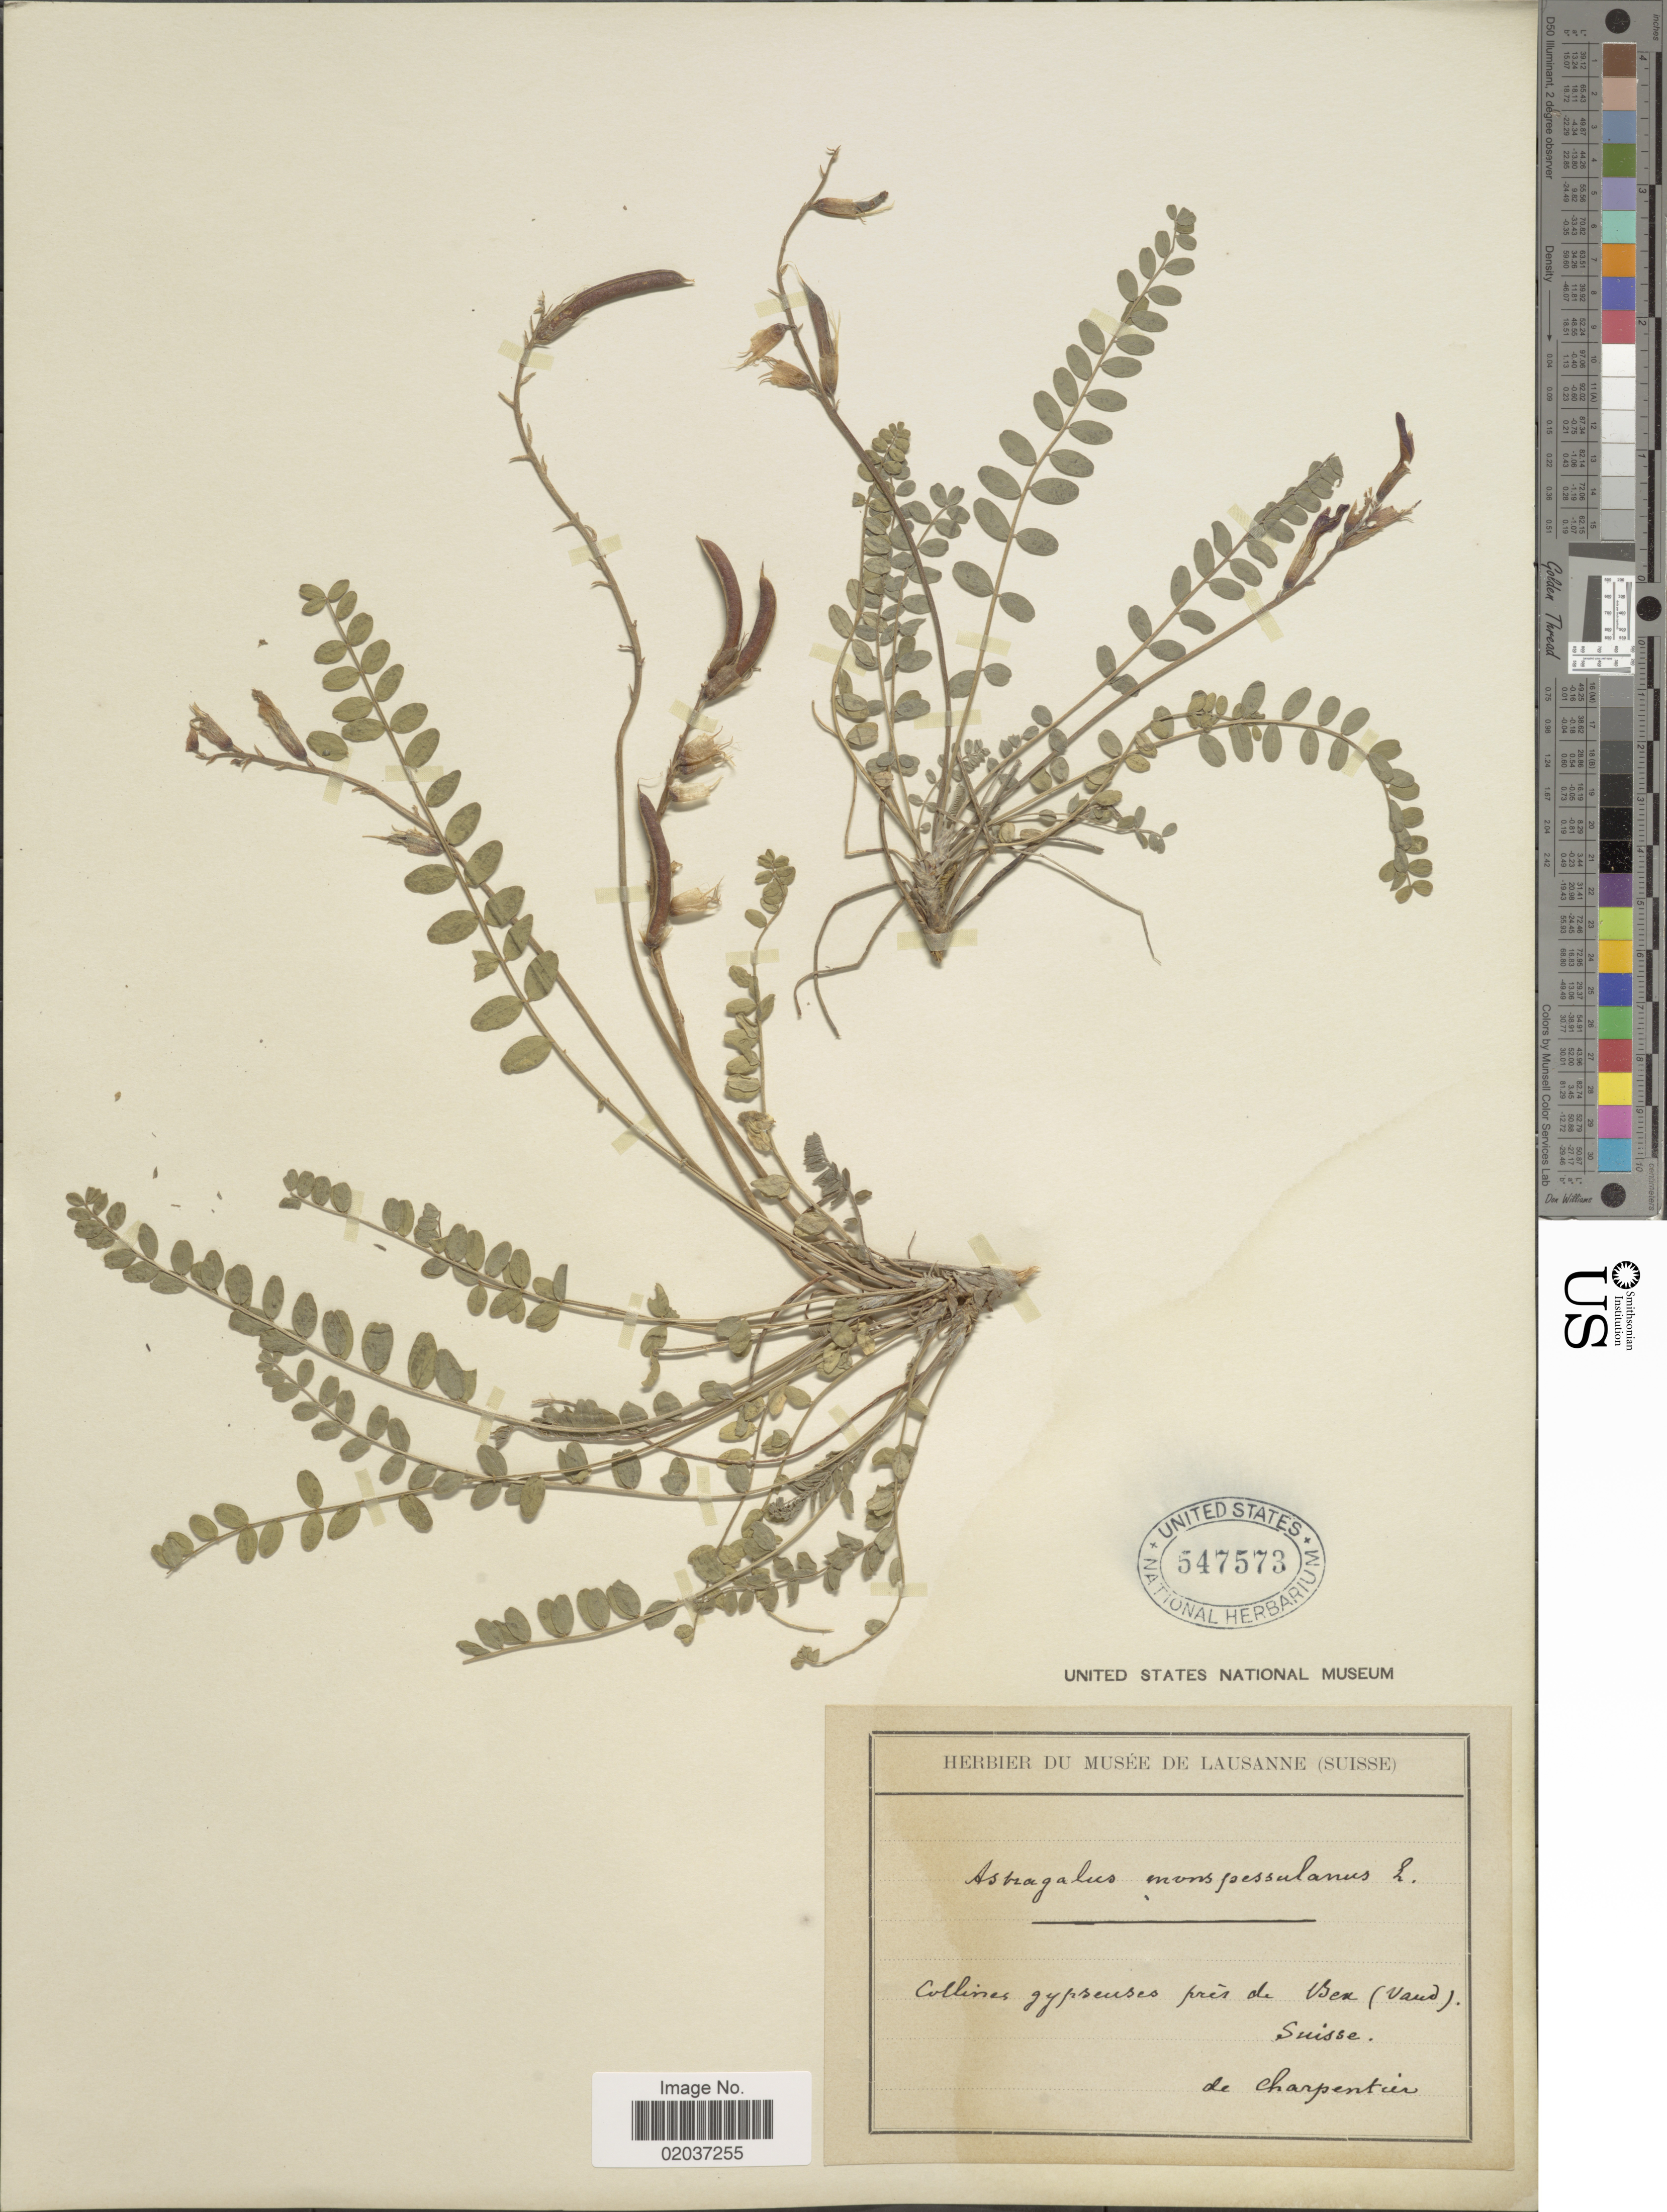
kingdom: Plantae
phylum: Tracheophyta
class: Magnoliopsida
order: Fabales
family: Fabaceae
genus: Astragalus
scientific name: Astragalus monspessulanus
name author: L.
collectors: J. de Charpentier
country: Switzerland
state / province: Vaud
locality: Collines gypreuses pres de Bex (Vaud), Suisse.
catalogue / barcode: US 547573